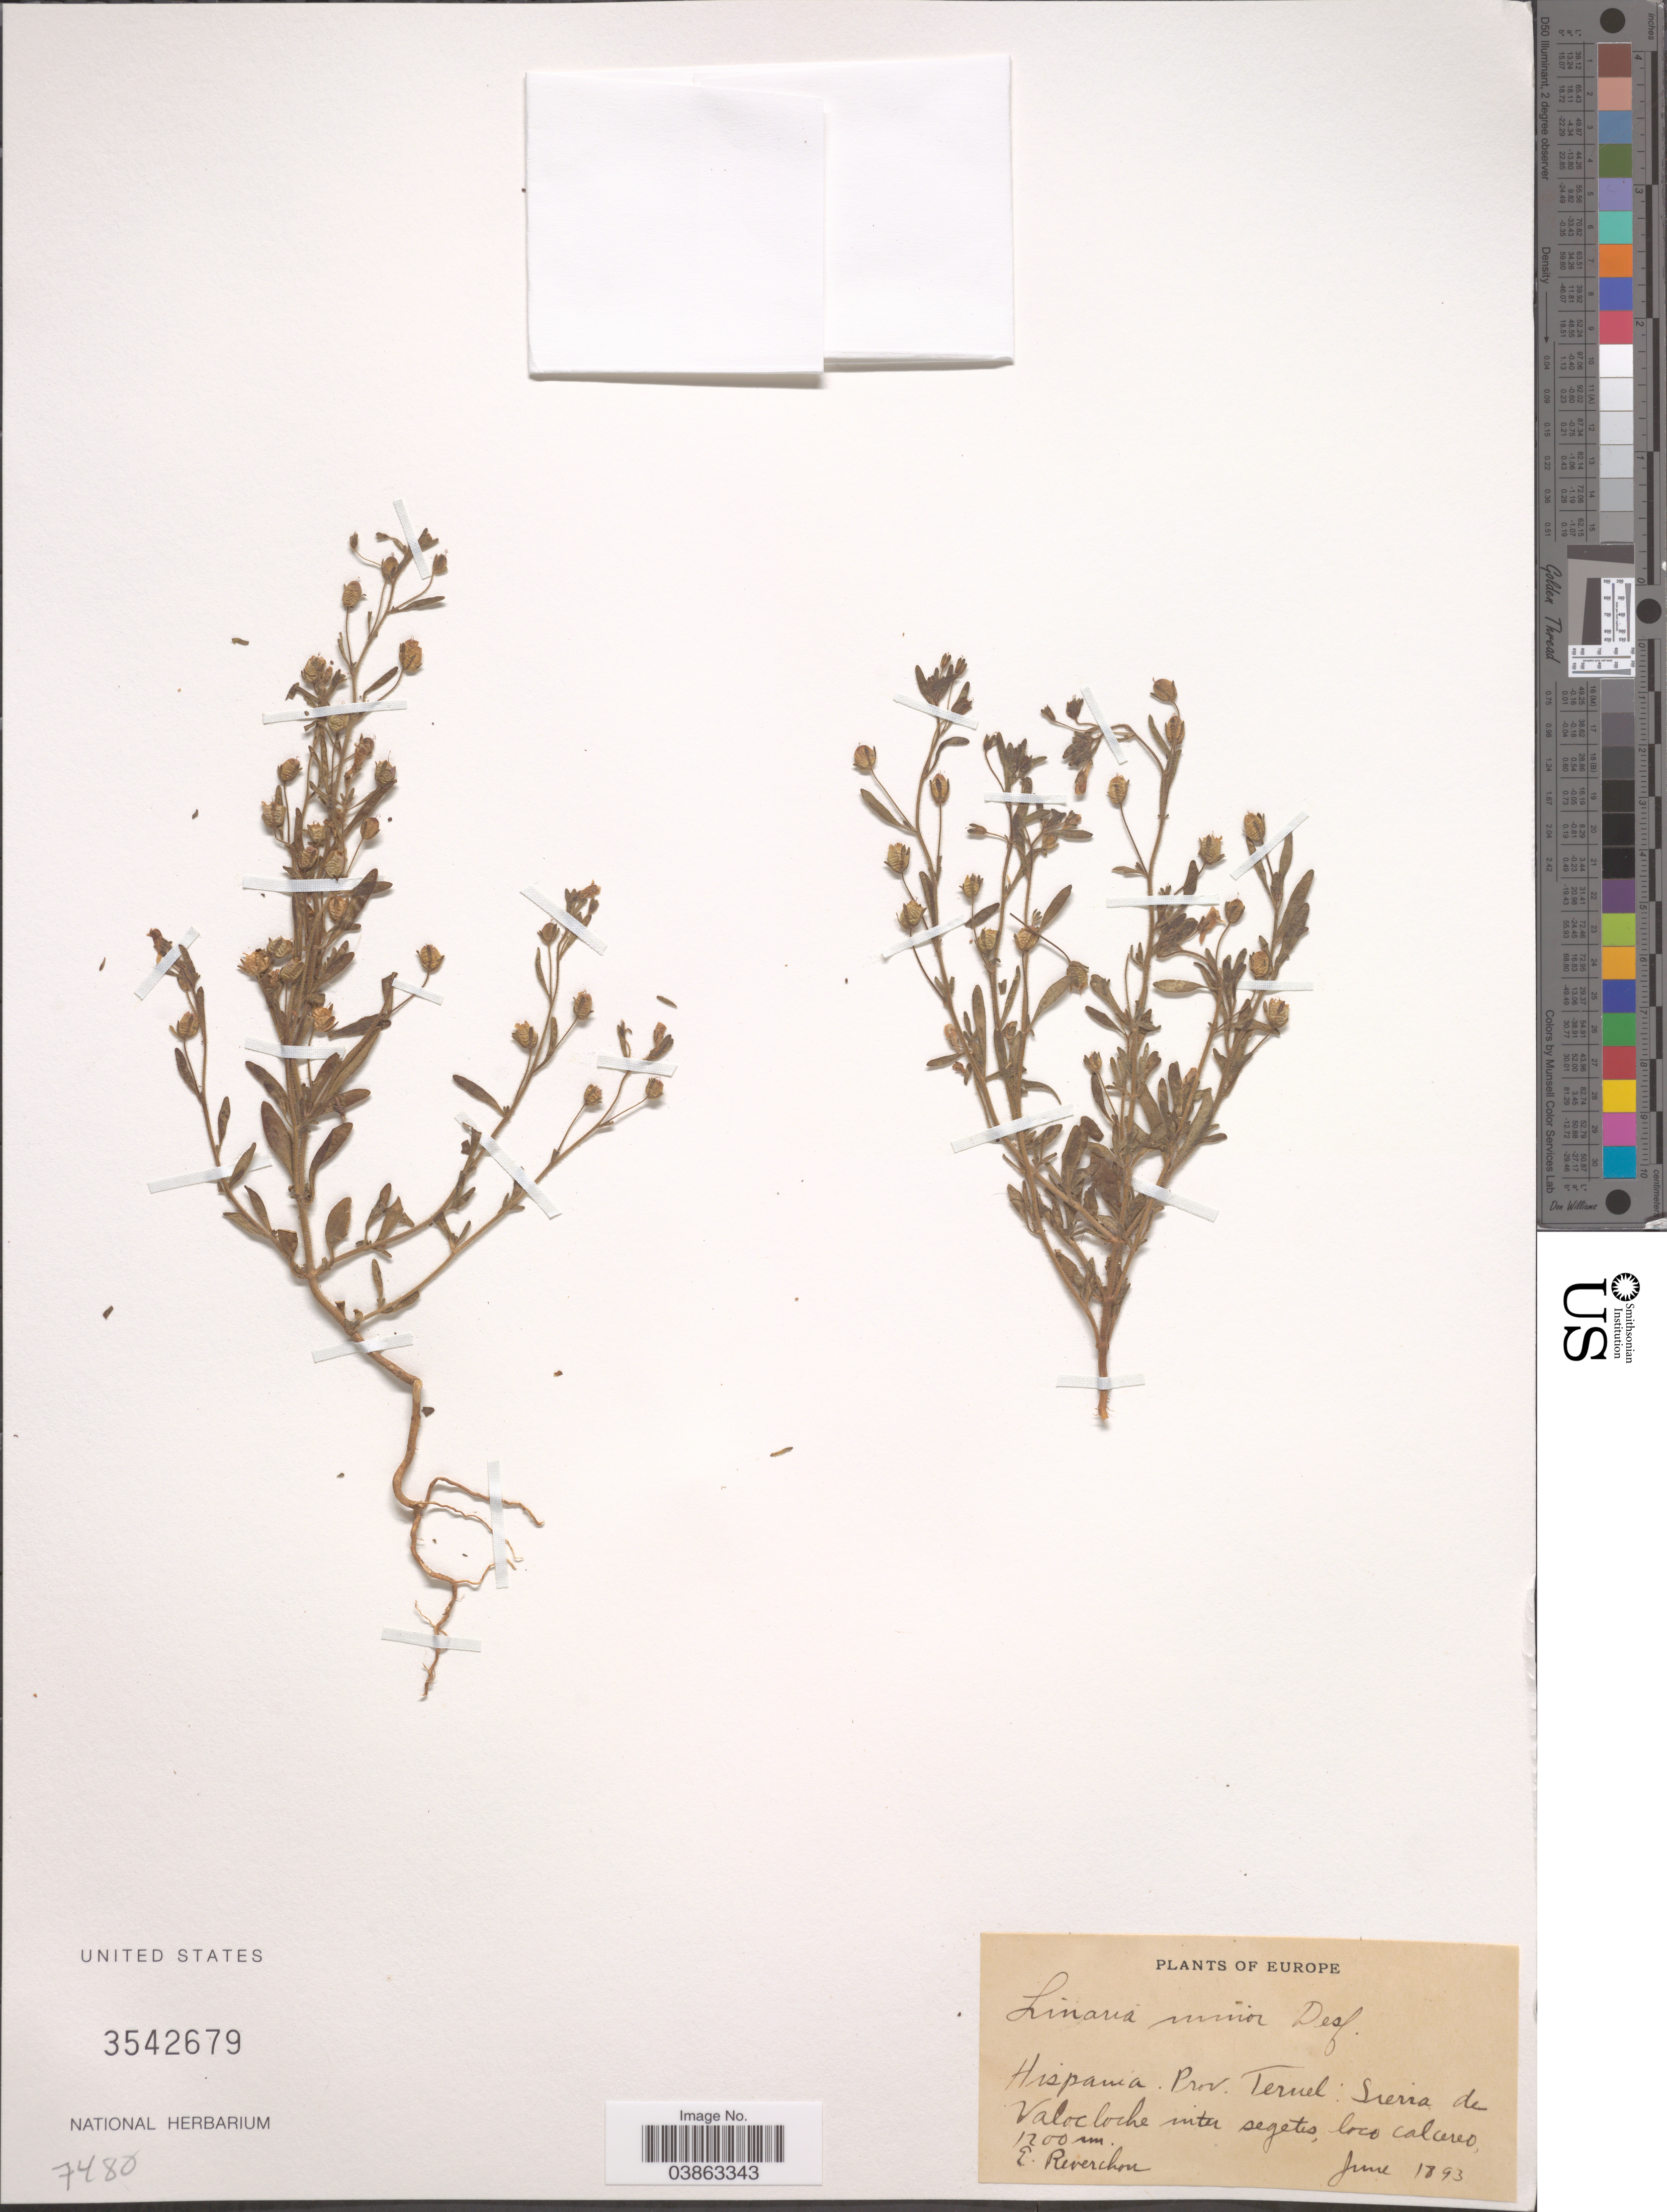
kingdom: Plantae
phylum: Tracheophyta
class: Magnoliopsida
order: Lamiales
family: Plantaginaceae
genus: Linaria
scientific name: Linaria minor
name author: (L.) Desf.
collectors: E. Reverchon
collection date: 1893-06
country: Spain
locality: Europe. Hispania. Prov. Ternel: Sierra de Valocloche inter segetes loco calcereo.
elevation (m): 1200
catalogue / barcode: US 3542679